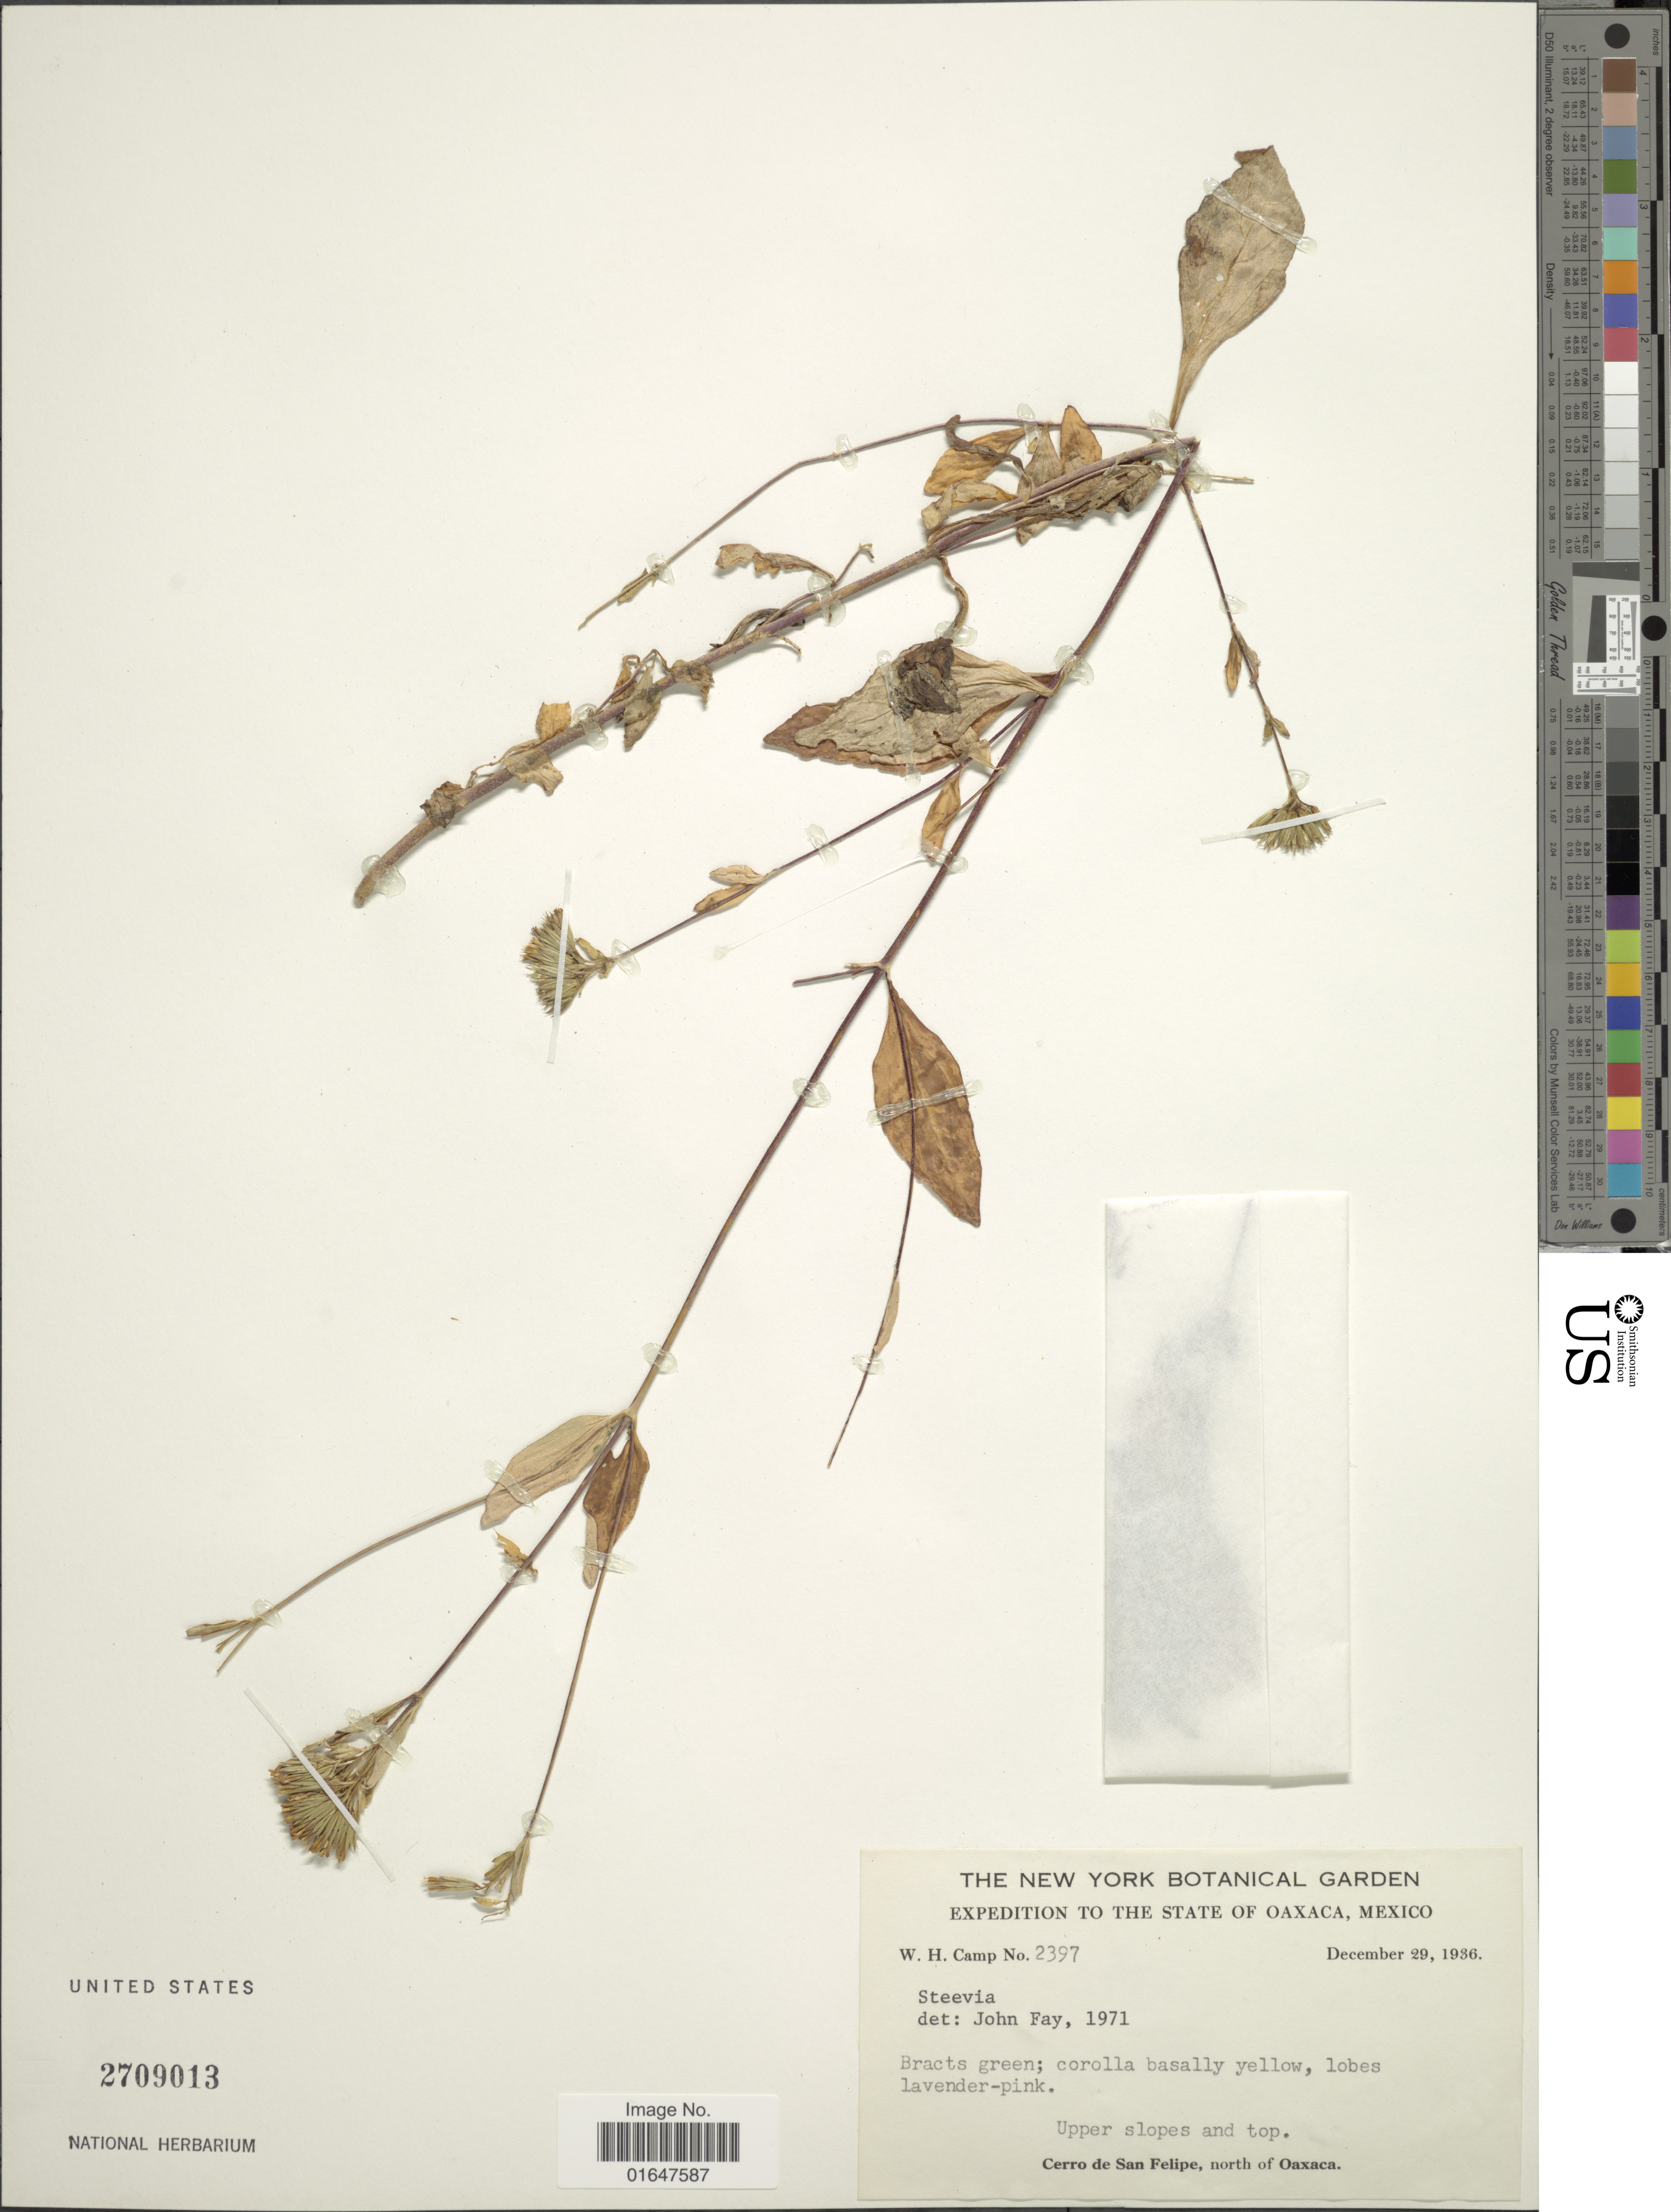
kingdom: Plantae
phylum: Tracheophyta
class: Magnoliopsida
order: Asterales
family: Asteraceae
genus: Stevia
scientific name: Stevia sp.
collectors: W. H. Camp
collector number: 2397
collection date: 1936-12-29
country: Mexico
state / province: Oaxaca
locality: Cerro de San Felipe, north of Oaxaca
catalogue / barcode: US 2709013